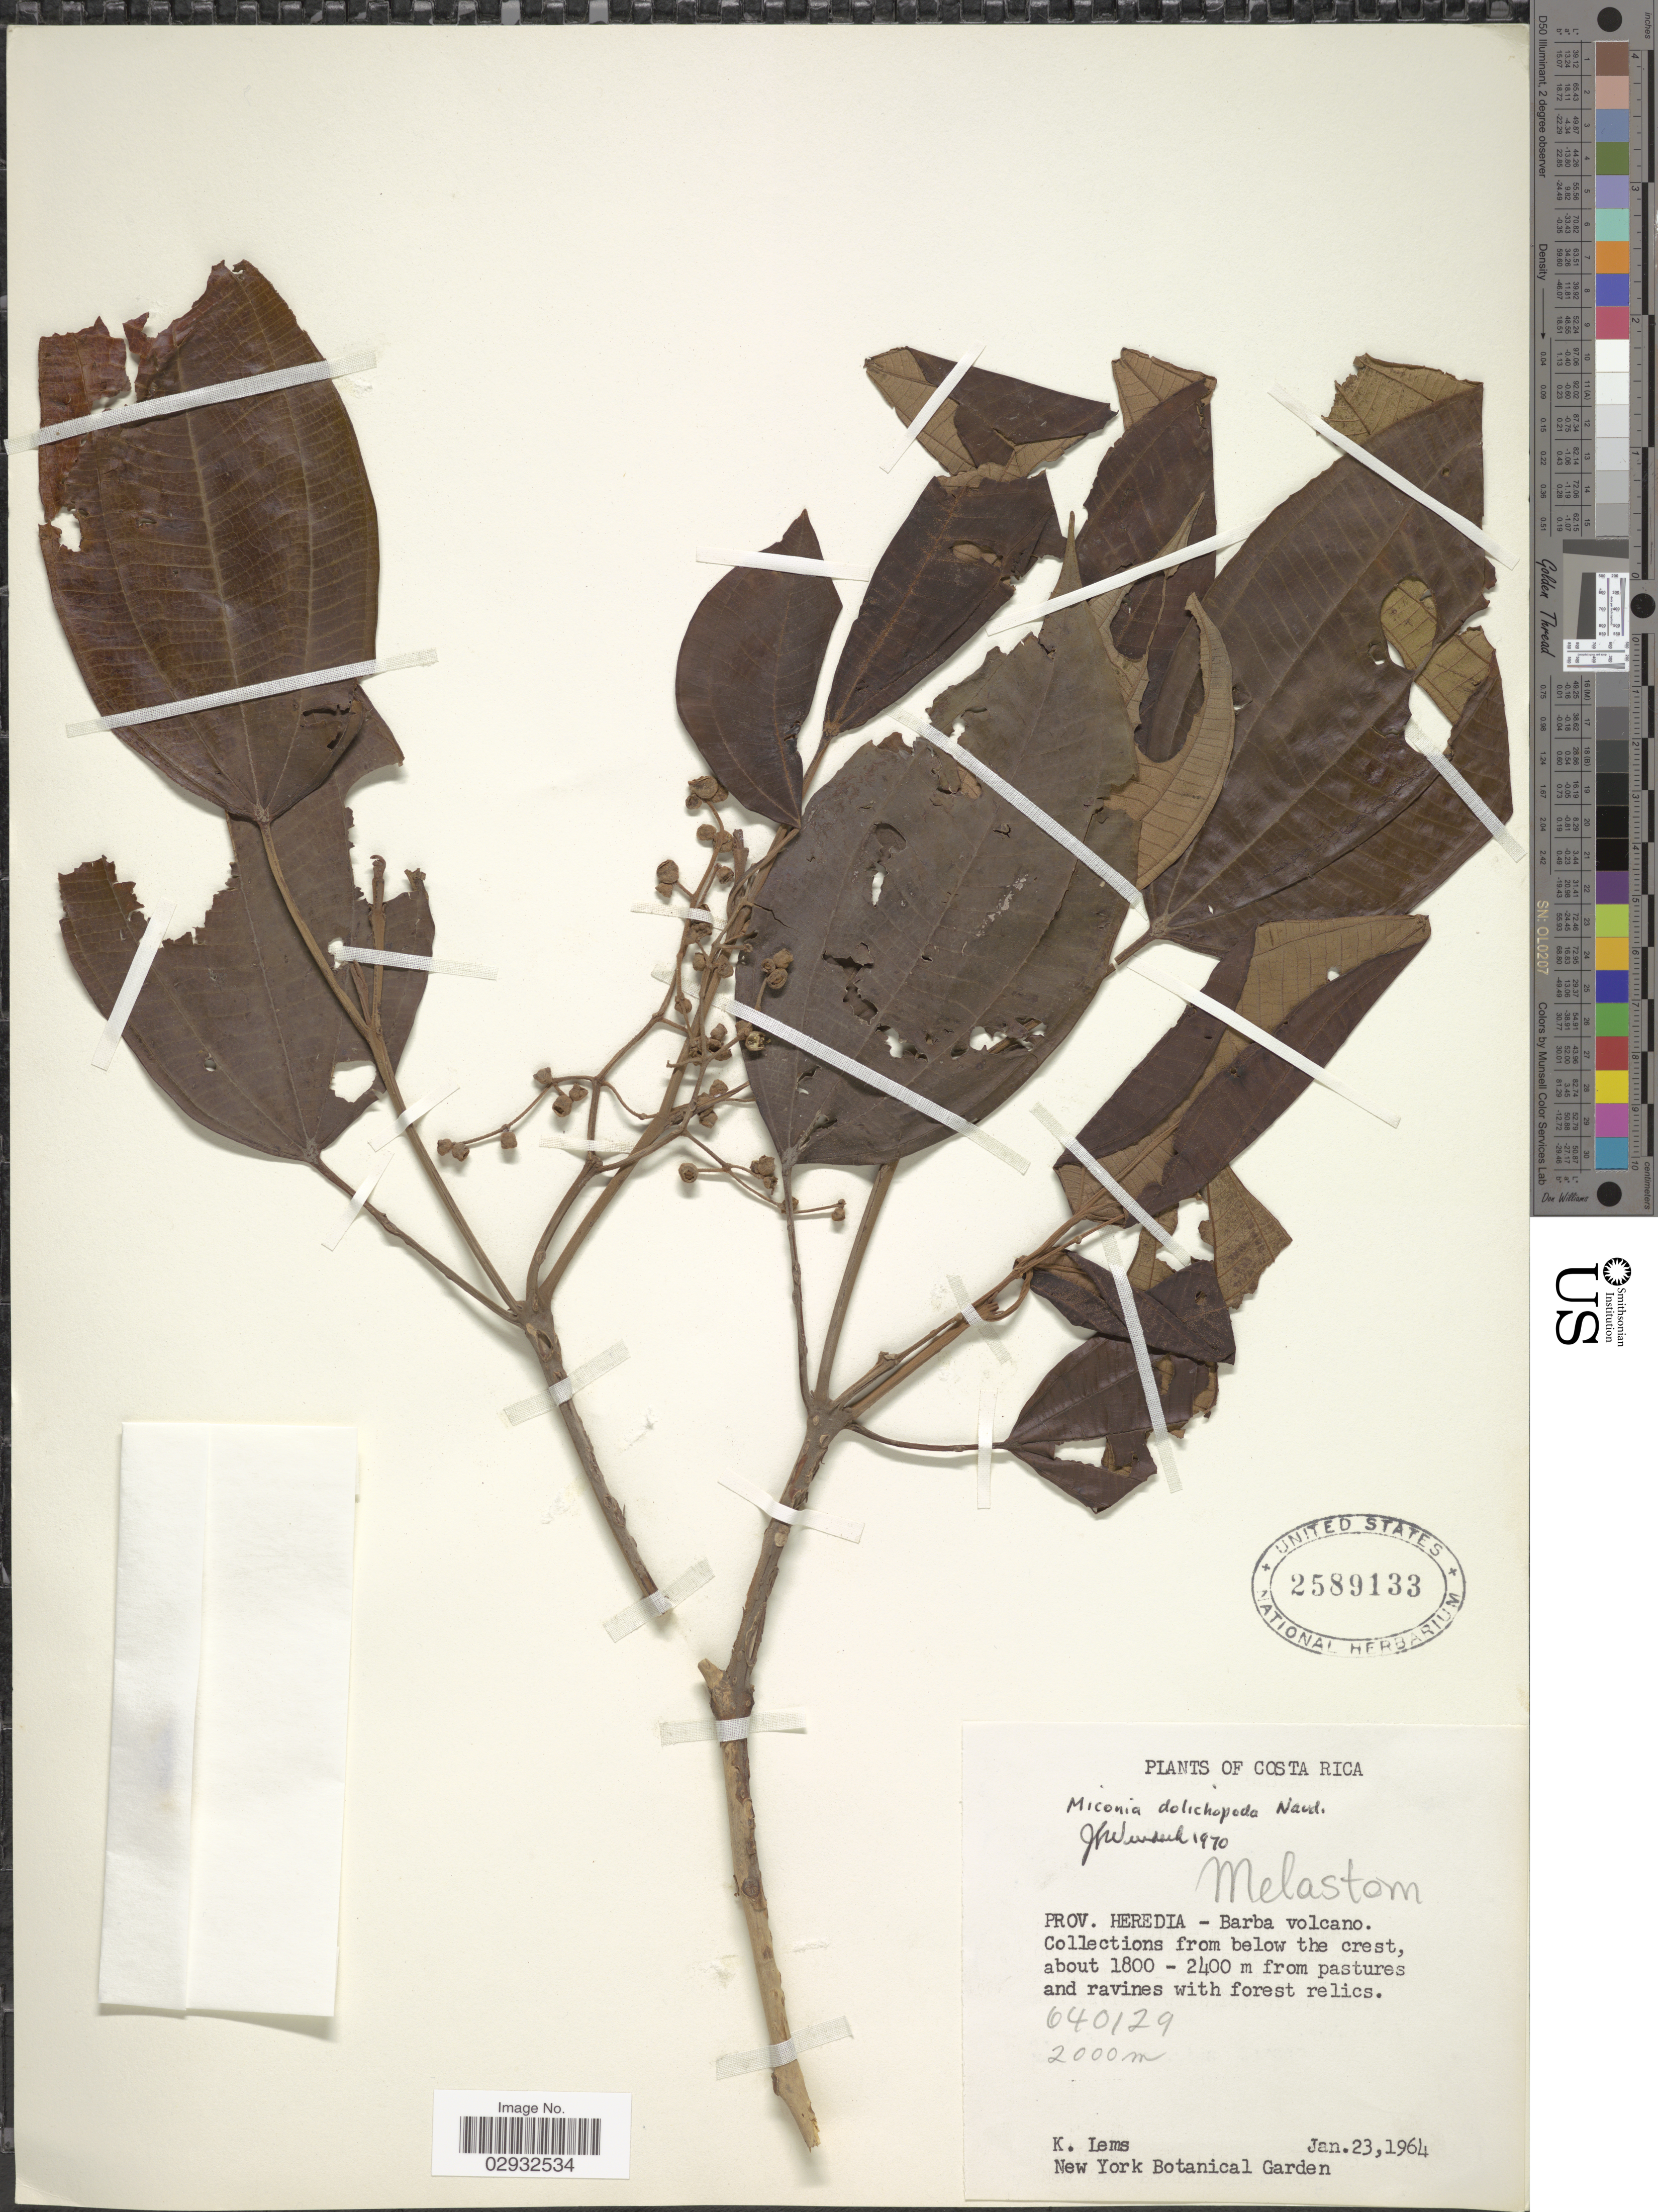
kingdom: Plantae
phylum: Tracheophyta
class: Magnoliopsida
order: Myrtales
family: Melastomataceae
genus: Miconia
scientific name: Miconia dolichopoda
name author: Naudin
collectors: K. Lems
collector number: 640129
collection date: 1964-01-23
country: Costa Rica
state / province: Heredia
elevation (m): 1800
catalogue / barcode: US 2589133